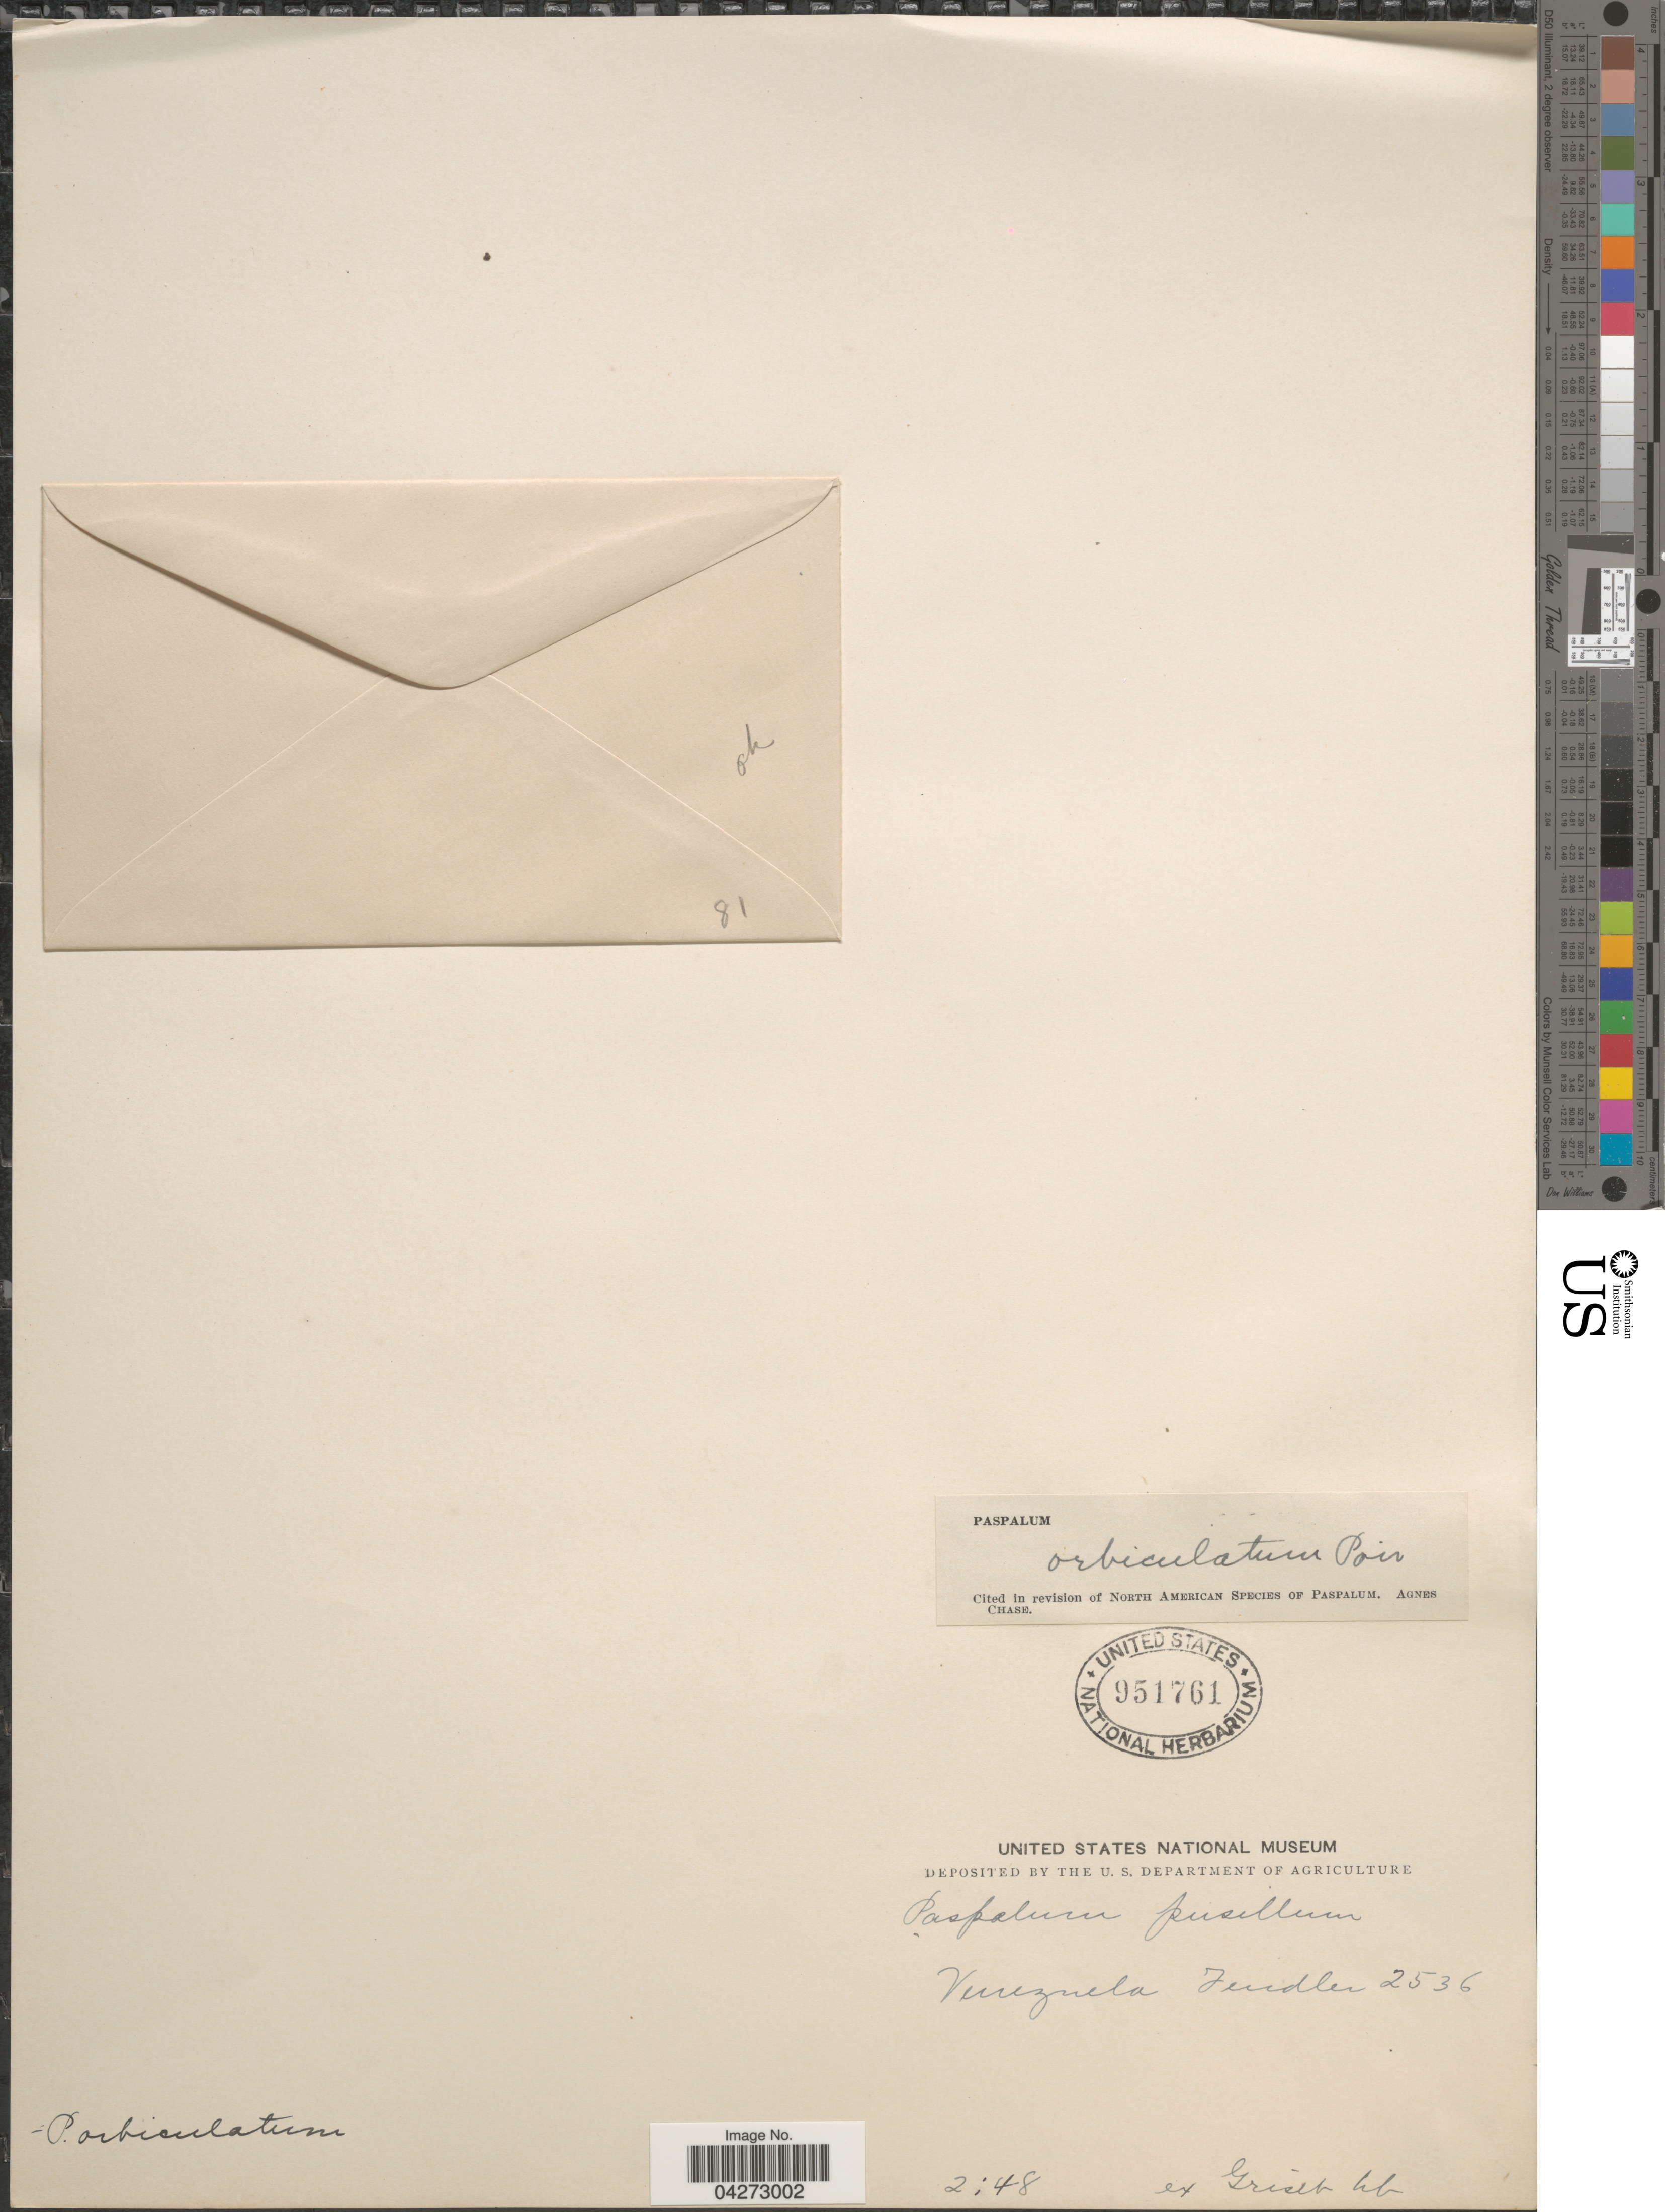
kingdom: Plantae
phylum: Tracheophyta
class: Liliopsida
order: Poales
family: Poaceae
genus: Paspalum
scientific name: Paspalum orbiculatum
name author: Poir.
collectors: -. Fendler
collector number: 2536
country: Venezuela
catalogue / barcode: US 951761